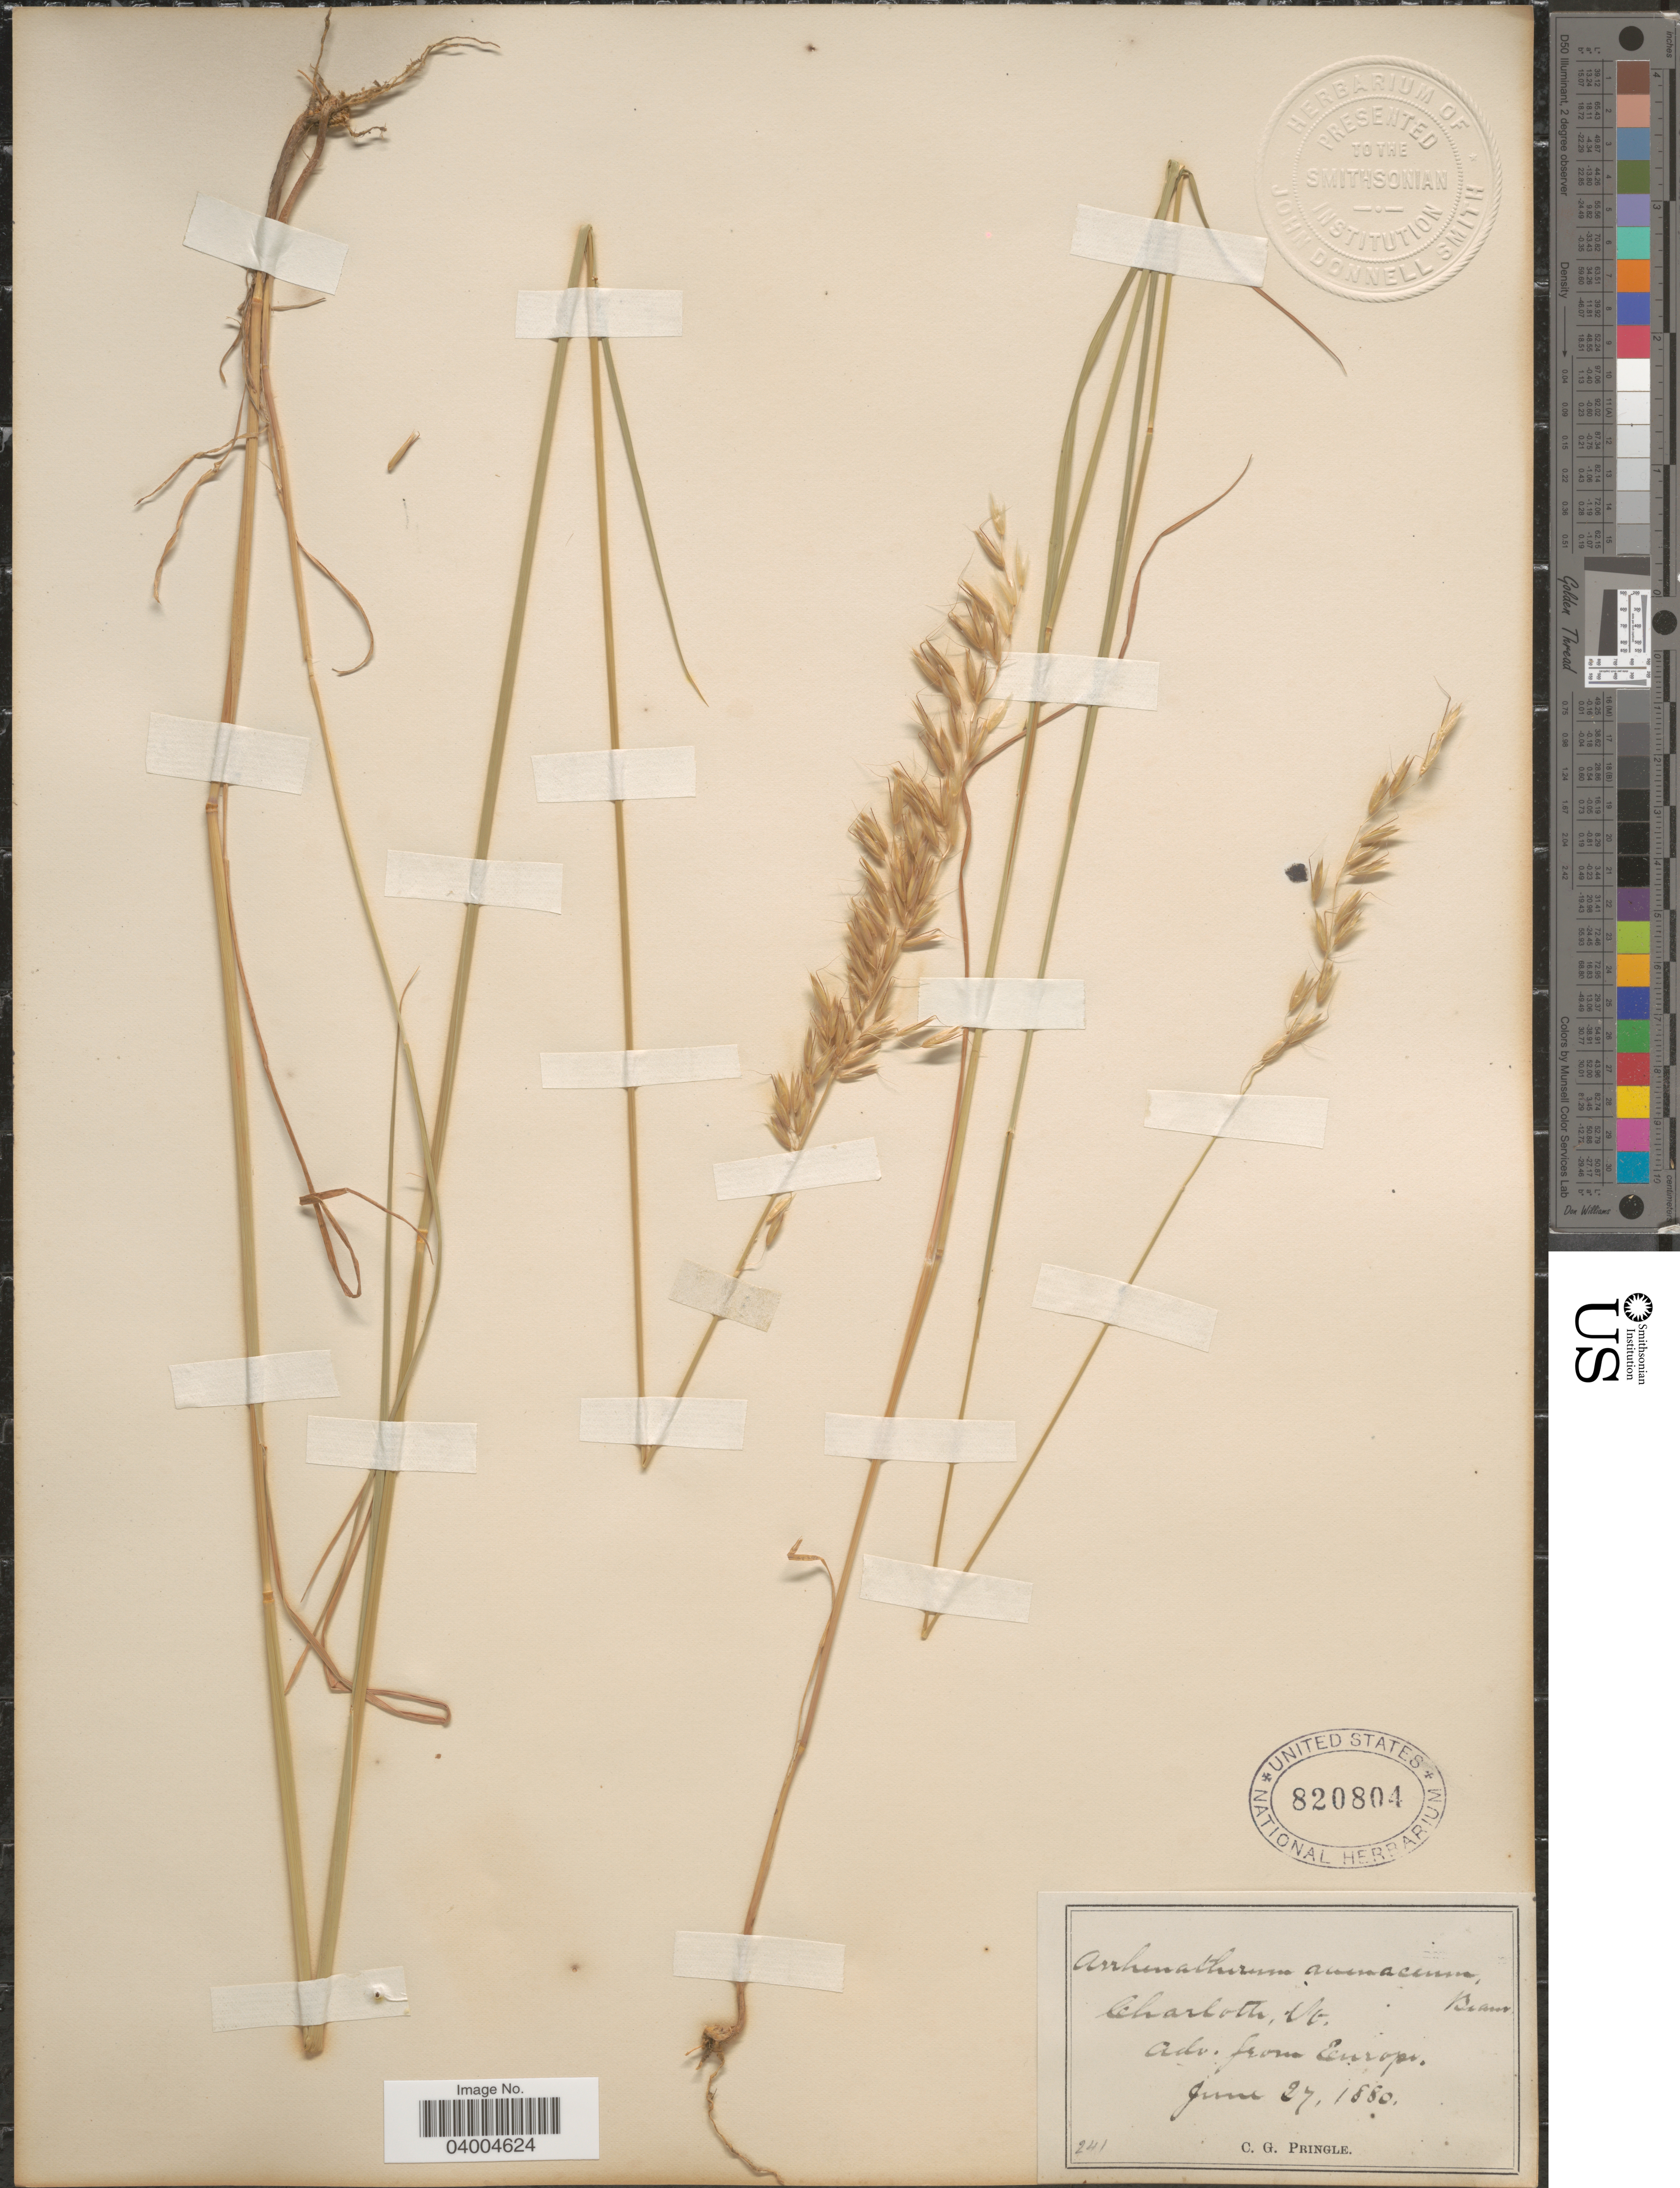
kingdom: Plantae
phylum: Tracheophyta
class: Liliopsida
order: Poales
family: Poaceae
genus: Arrhenatherum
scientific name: Arrhenatherum elatius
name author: (L.) J. Presl & C. Presl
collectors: C. G. Pringle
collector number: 241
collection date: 1880-06-27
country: United States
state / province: Vermont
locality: Charlotte.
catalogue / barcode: US 820804